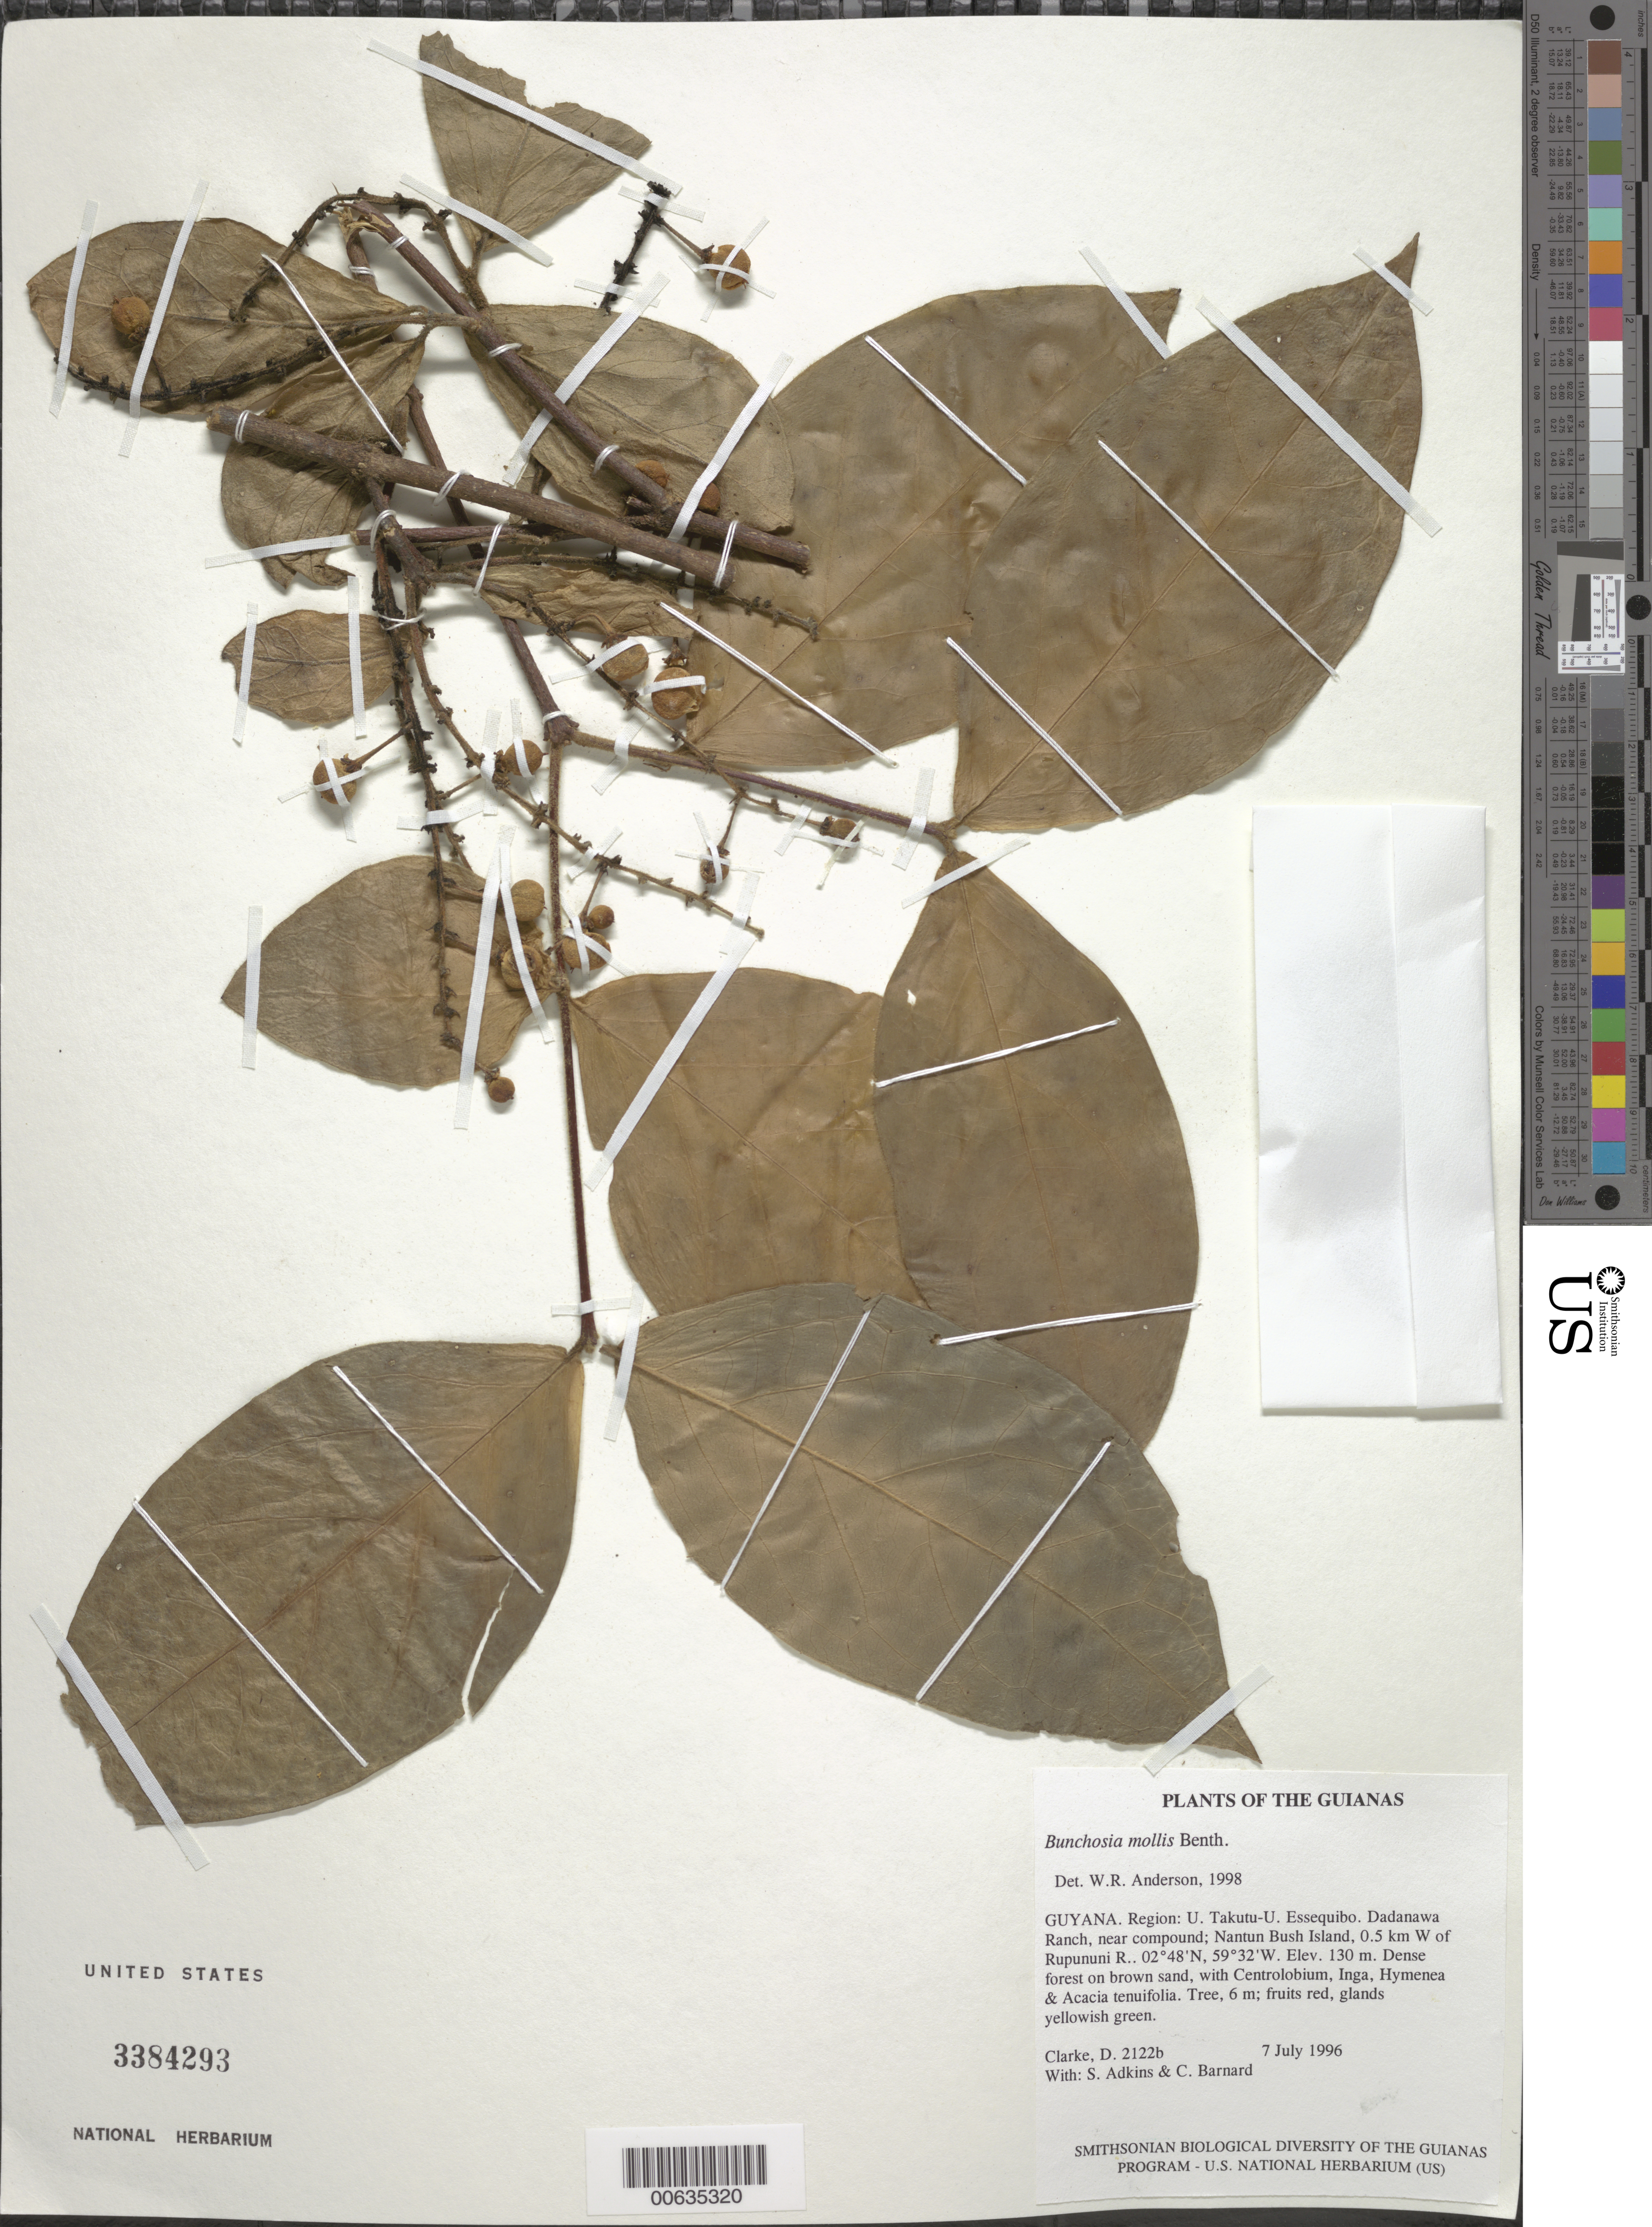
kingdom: Plantae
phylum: Tracheophyta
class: Magnoliopsida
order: Malpighiales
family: Malpighiaceae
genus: Bunchosia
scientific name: Bunchosia mollis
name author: Benth.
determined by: Anderson, W. R., (MICH), University of Michigan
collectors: H. D. Clarke, S. Adkins & C. Bernard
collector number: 2122 b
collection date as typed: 7 July 1996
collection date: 1996-07-07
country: Guyana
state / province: U. Takutu-U. Essequibo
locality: Dadanawa Ranch, near compound; Nantun Bush Island, 0.5 km W of Rupununi R.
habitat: Dense forest on brown sand, with Centrolobium, Inga, Hymenea & Acacia tenuifolia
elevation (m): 130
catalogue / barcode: US 3384293